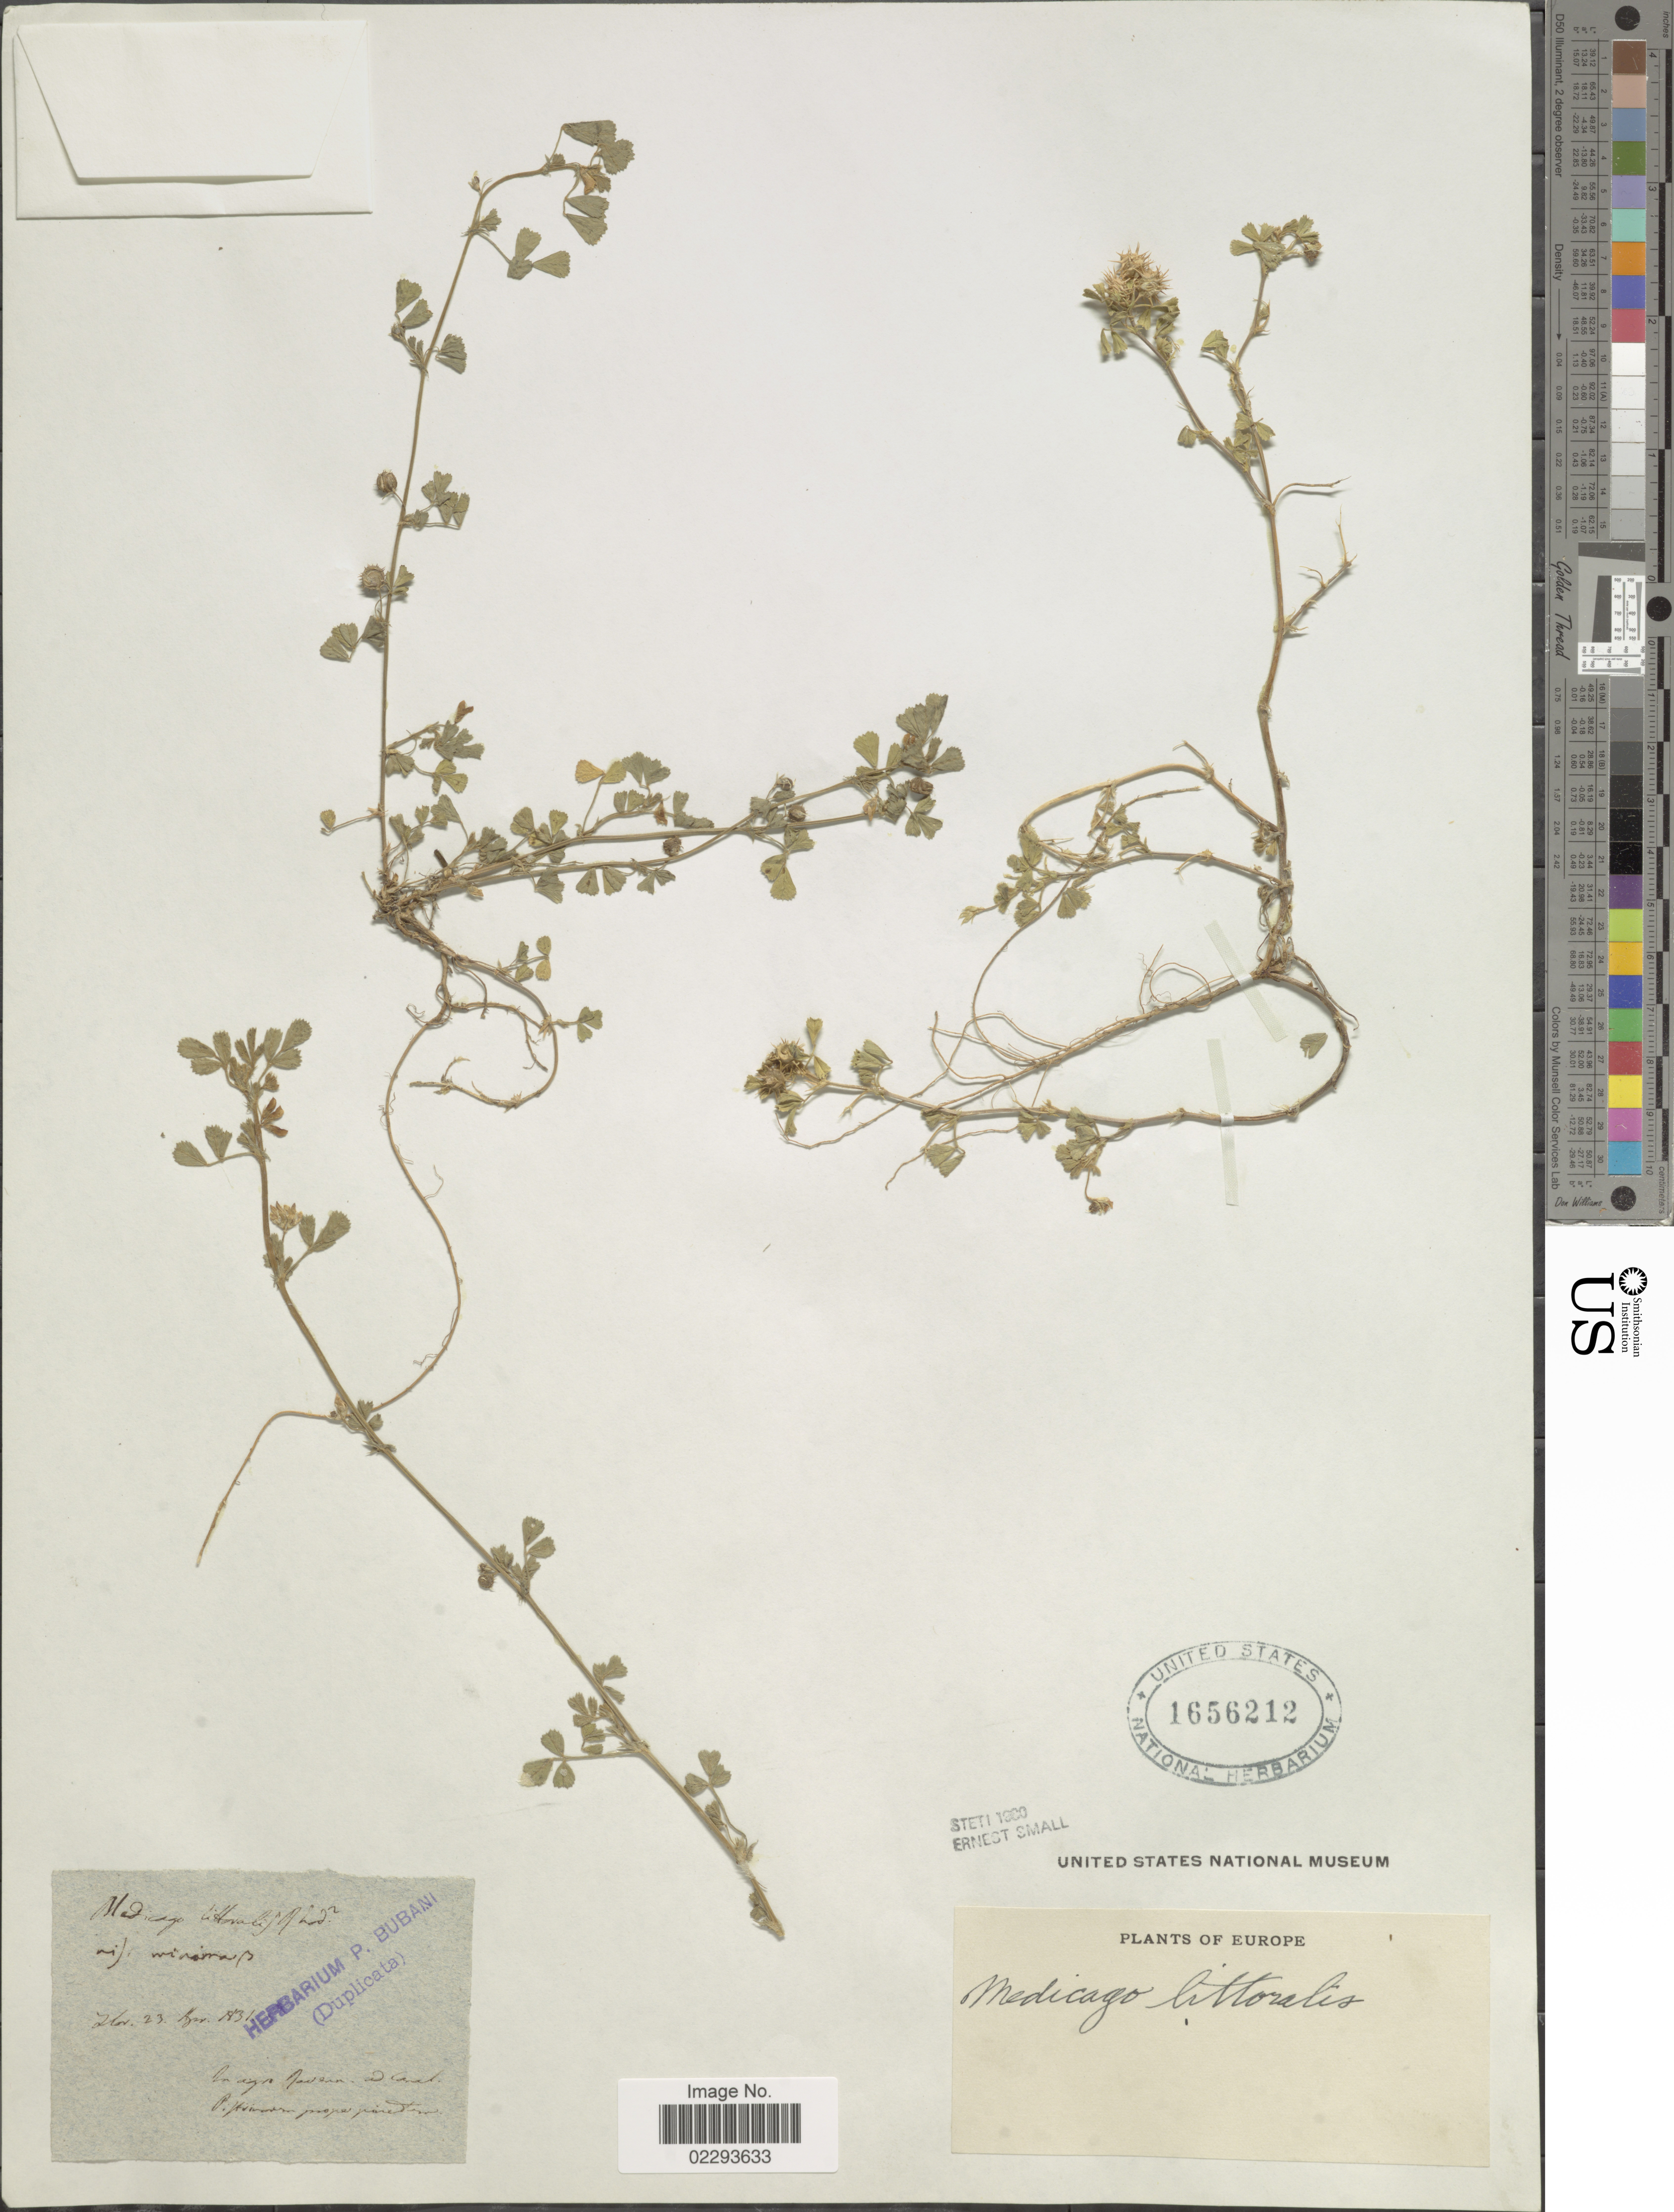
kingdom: Plantae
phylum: Tracheophyta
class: Magnoliopsida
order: Fabales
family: Fabaceae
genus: Medicago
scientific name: Medicago littoralis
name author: Loisel.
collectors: ex herb. P. Bubani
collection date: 1831-02-23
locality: Europe. In sylva [illegible text] [illegible text].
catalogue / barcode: US 1656212